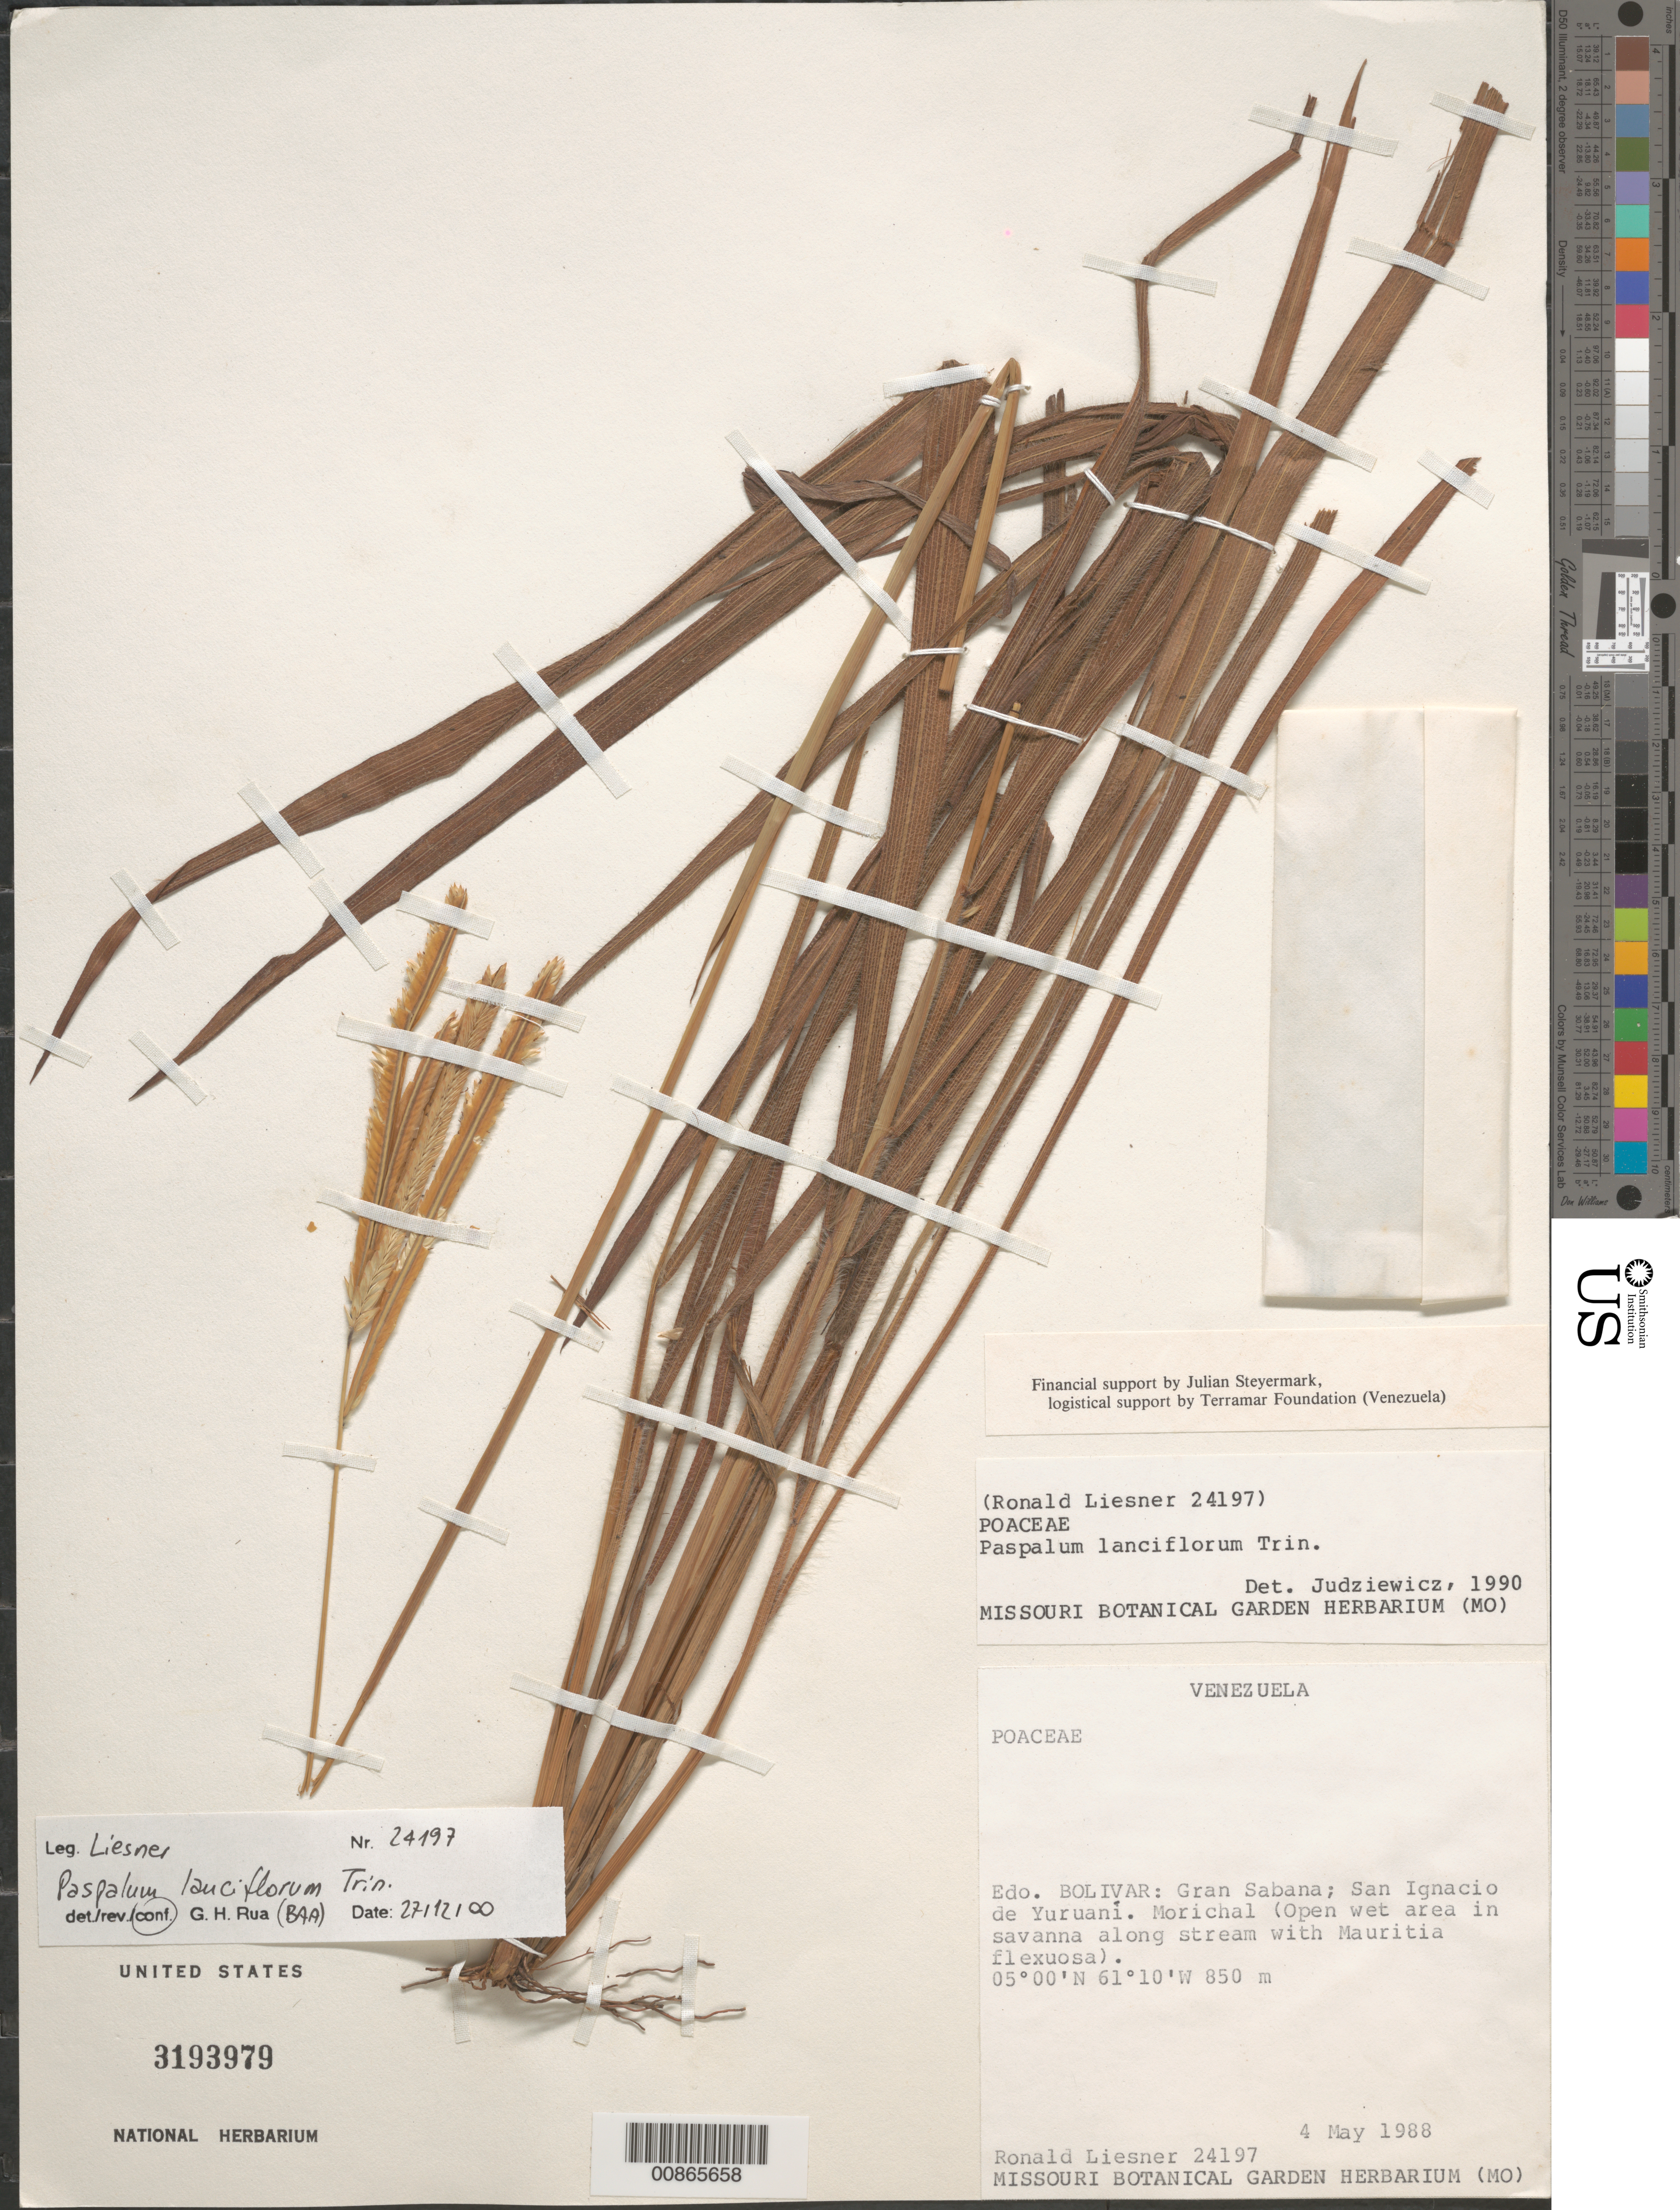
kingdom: Plantae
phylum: Tracheophyta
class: Liliopsida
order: Poales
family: Poaceae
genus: Paspalum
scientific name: Paspalum lanciflorum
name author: Trin.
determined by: Rua, G. H.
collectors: R. L. Liesner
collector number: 24197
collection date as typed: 4-May-88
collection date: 1988-05-04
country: Venezuela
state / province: Bolívar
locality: Gran Sabana, San Ignacio de Yuruani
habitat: Morichal, open wet area in savanna along stream, with Mauritia flexuosa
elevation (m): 850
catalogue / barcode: US 3193979